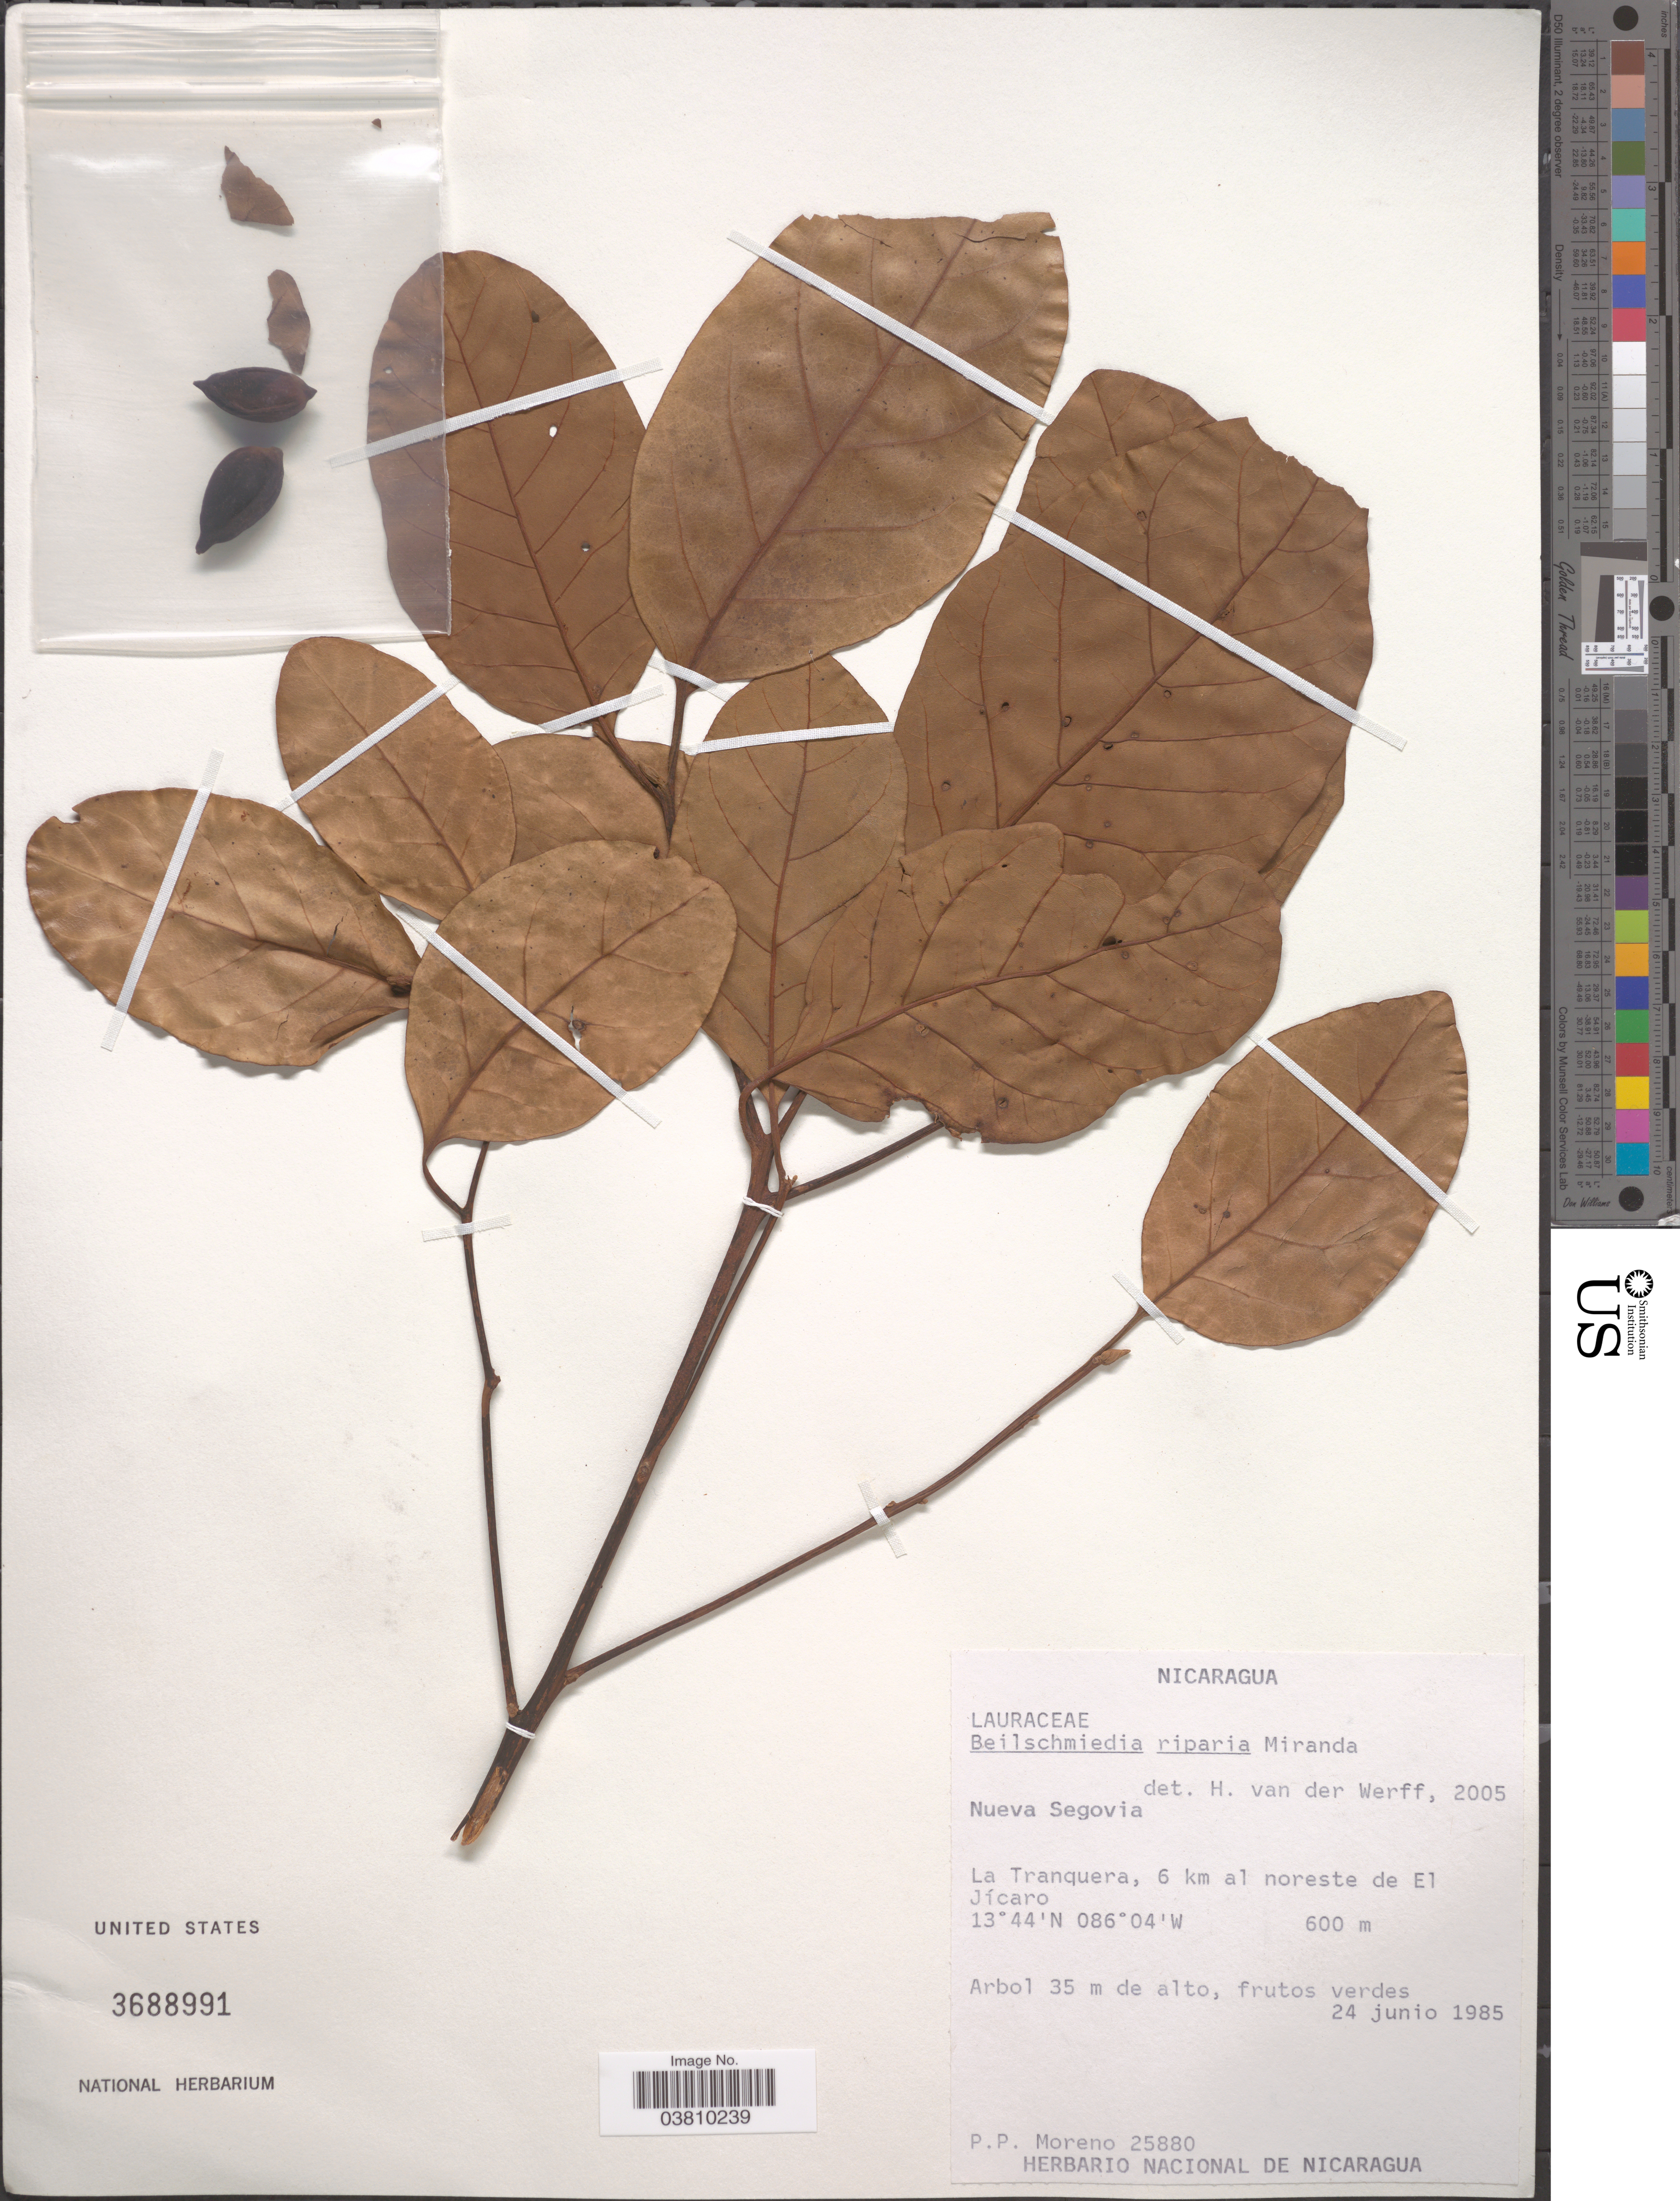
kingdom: Plantae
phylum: Tracheophyta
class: Magnoliopsida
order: Laurales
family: Lauraceae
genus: Beilschmiedia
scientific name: Beilschmiedia riparia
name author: Miranda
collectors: P. Moreno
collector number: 25880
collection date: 1985-06-24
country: Nicaragua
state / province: Nueva Segovia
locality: La Tranquera, 6 km al noreste de El Jícaro.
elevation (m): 600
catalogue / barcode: US 3688991